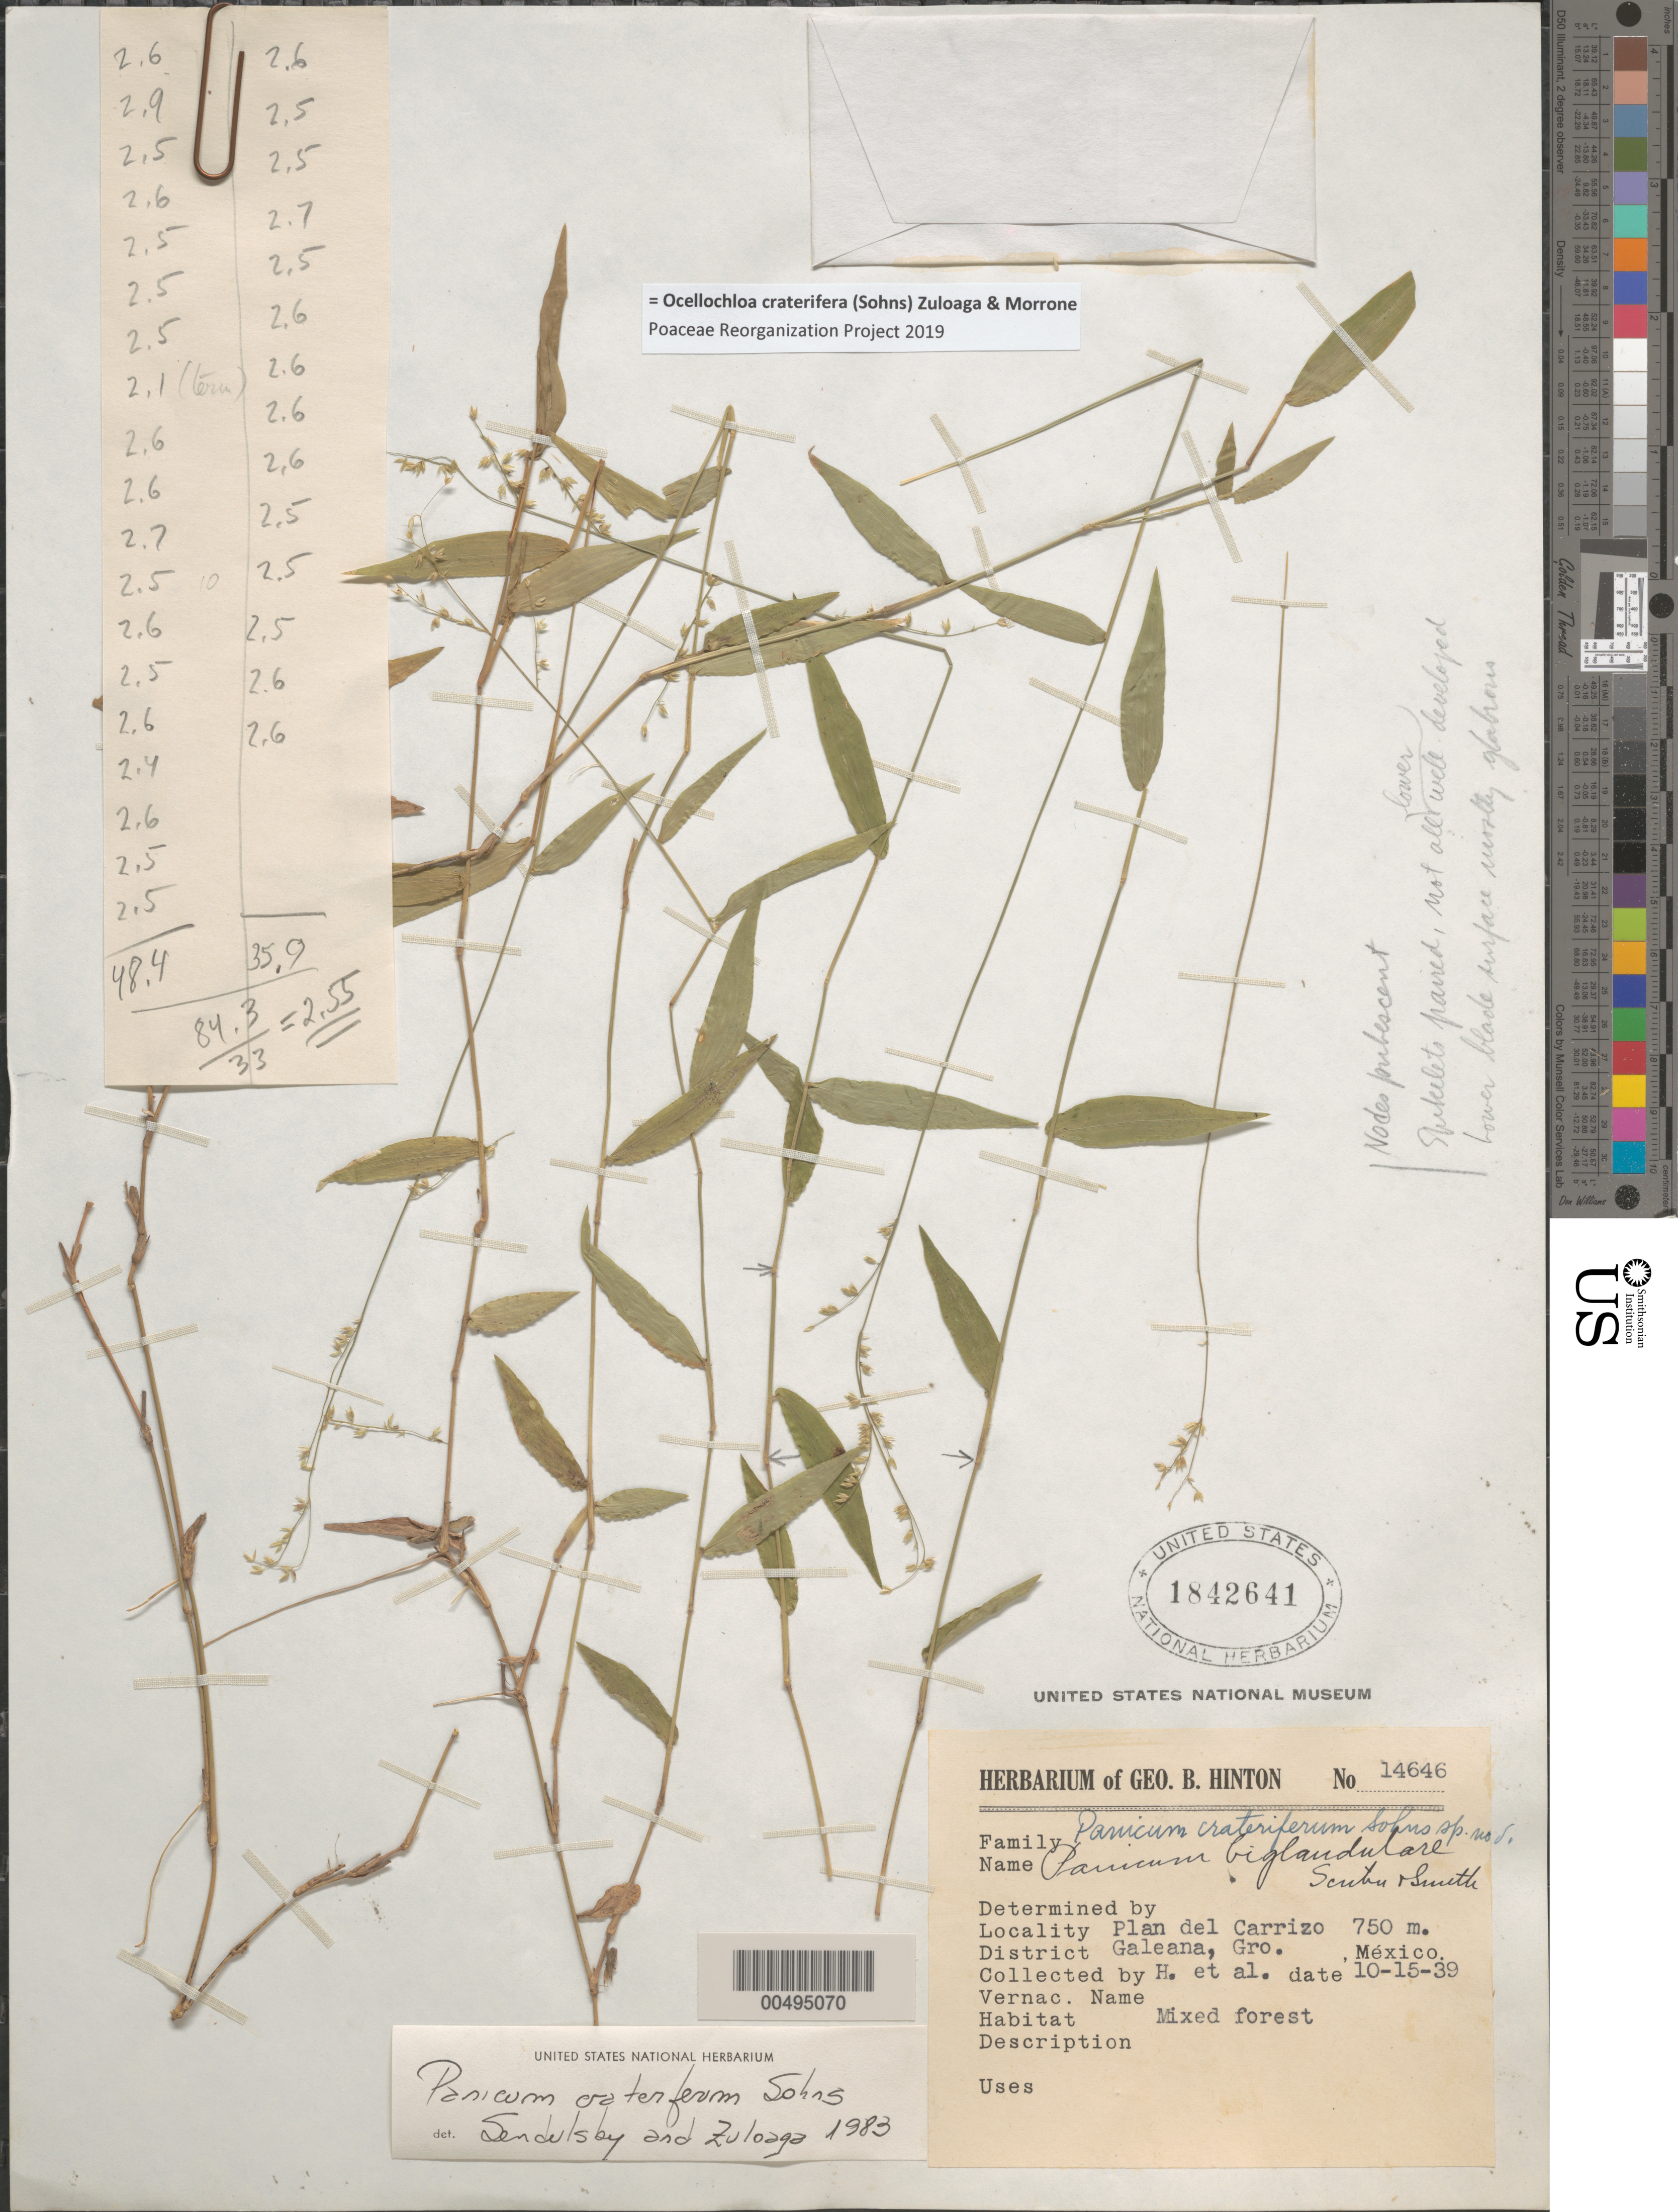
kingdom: Plantae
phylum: Tracheophyta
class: Liliopsida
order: Poales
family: Poaceae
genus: Panicum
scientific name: Panicum crateriferum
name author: Sohns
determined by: Zuloaga, F. O.; Sendulsky, T.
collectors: G. B. Hinton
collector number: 14646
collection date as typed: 15 Oct 1939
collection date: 1939-10-15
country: Mexico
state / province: Guerrero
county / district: Galeana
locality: Plan del Carrizo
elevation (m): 750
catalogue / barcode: US 1842641